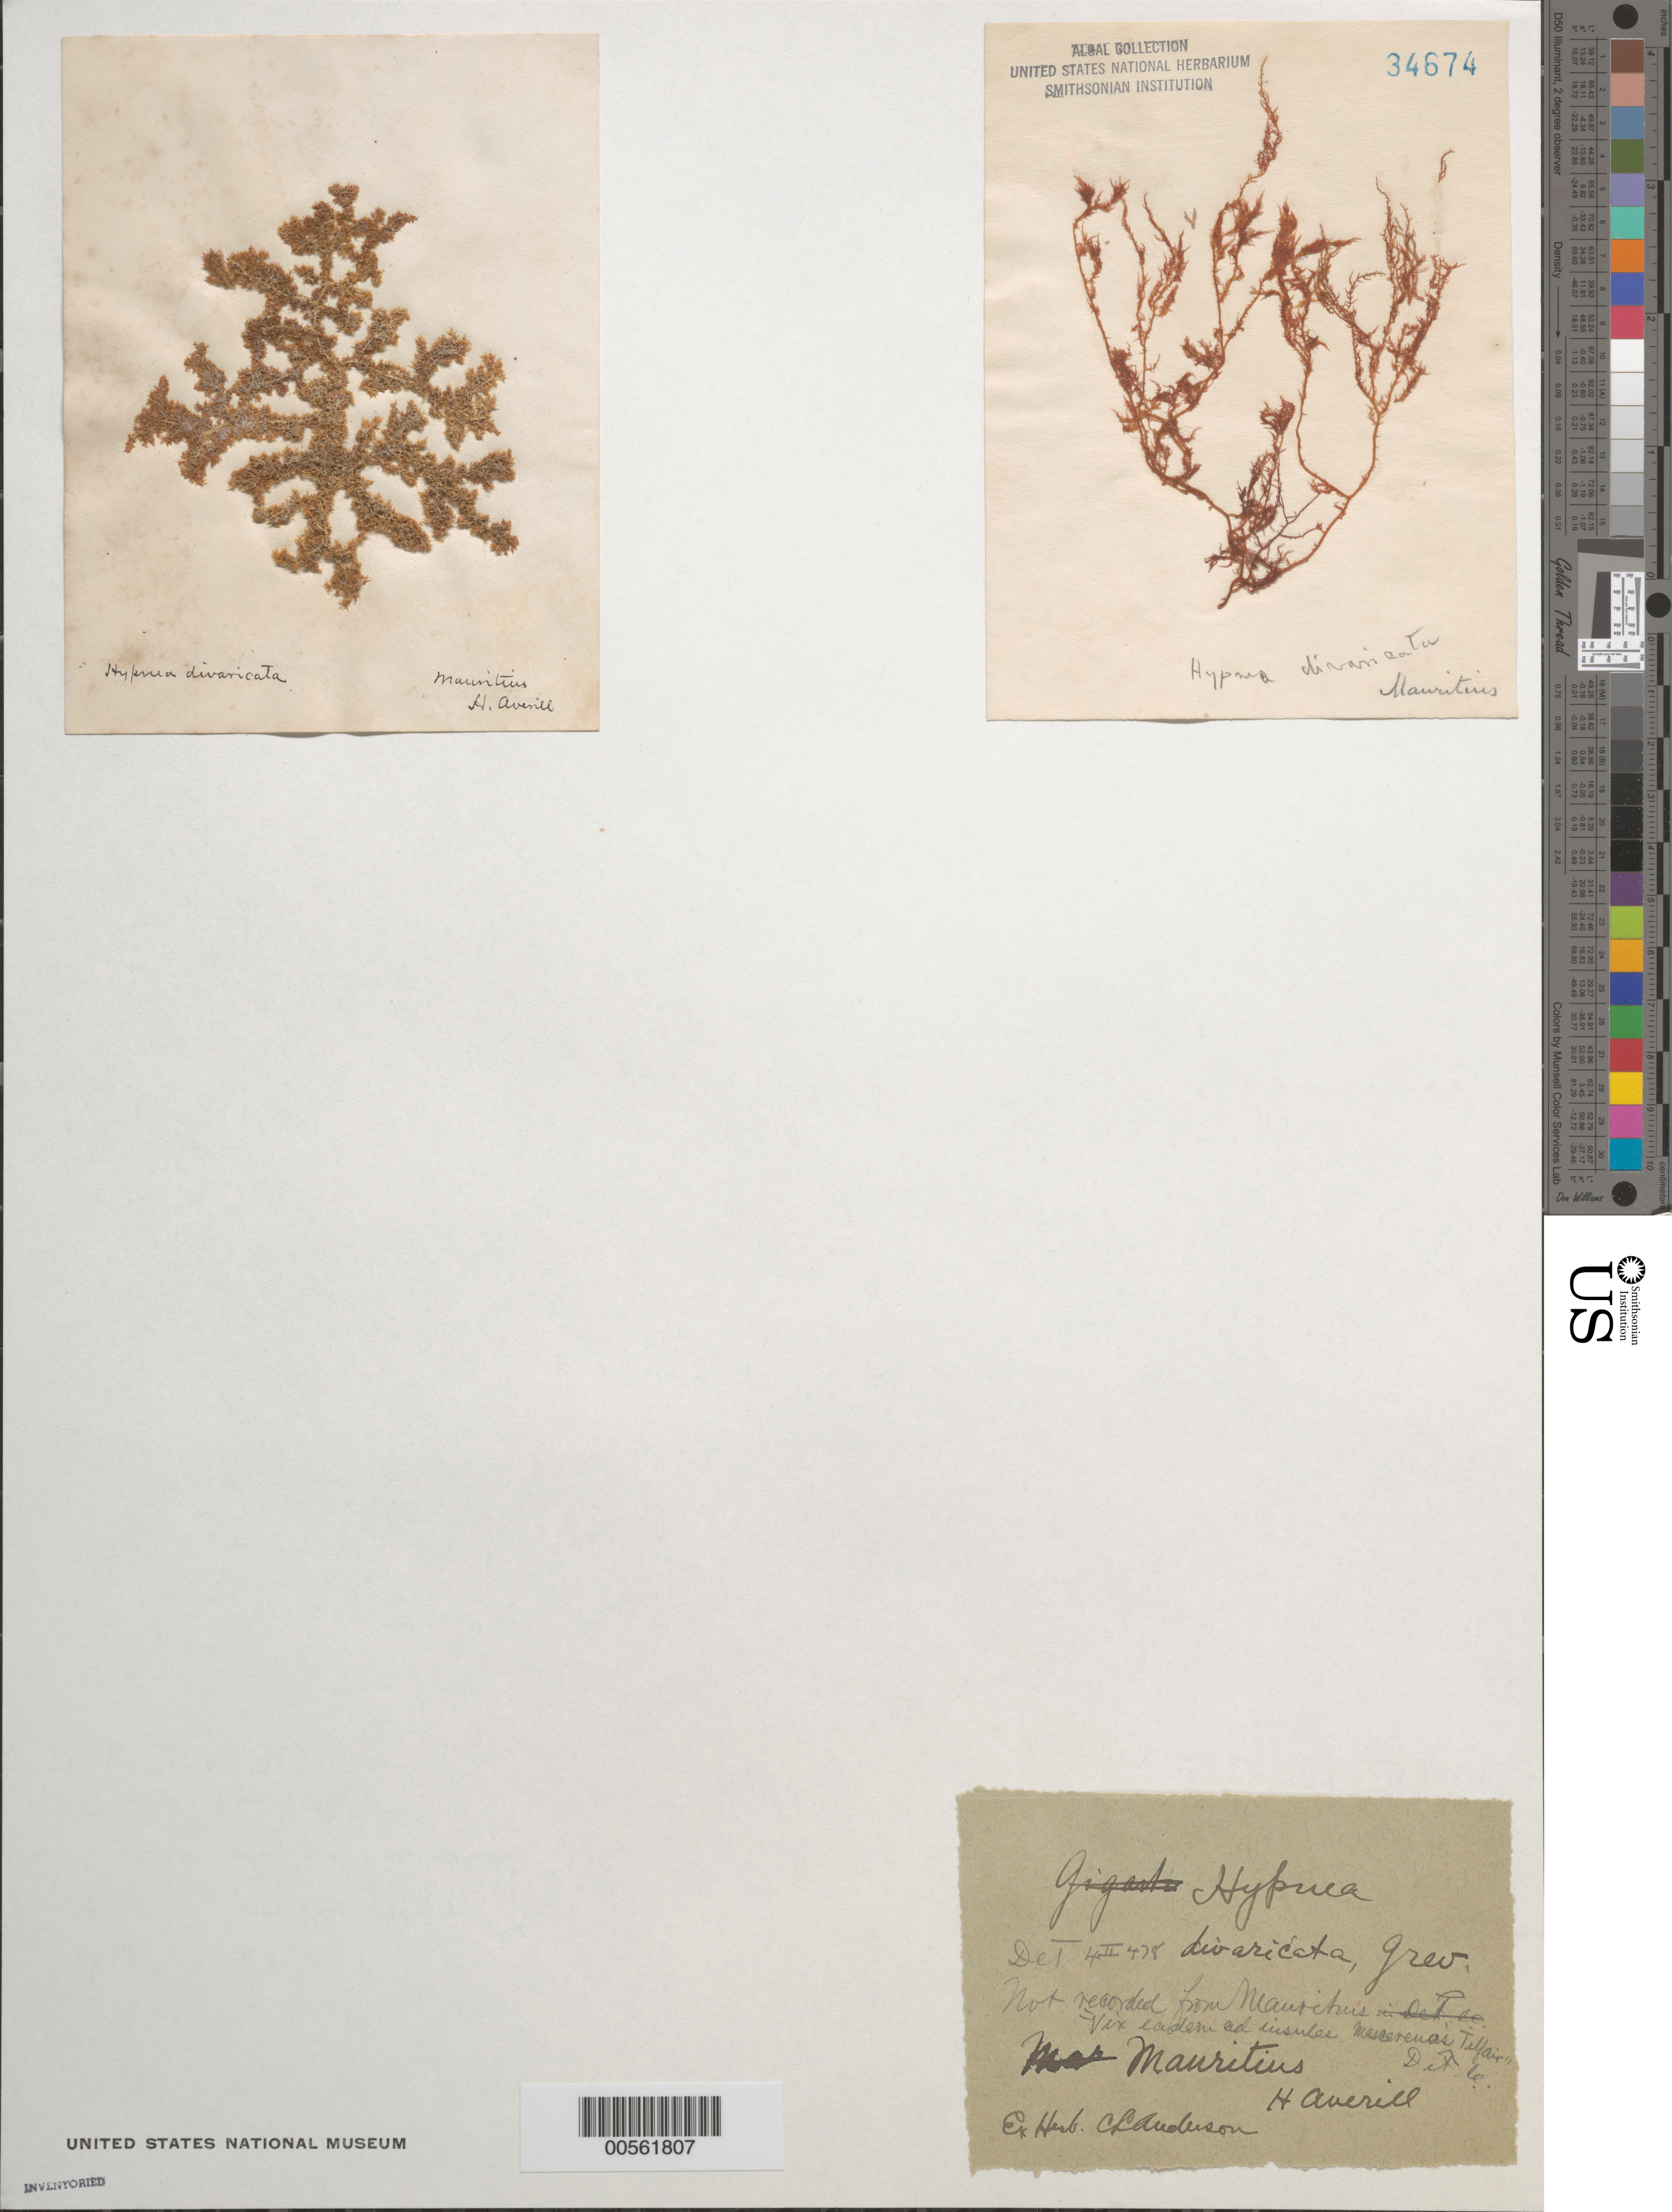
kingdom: Plantae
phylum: Rhodophyta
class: Florideophyceae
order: Gigartinales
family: Cystocloniaceae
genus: Hypnea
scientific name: Hypnea divaricata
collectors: H. Averill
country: Mauritius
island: Mauritius Island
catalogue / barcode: US 34674